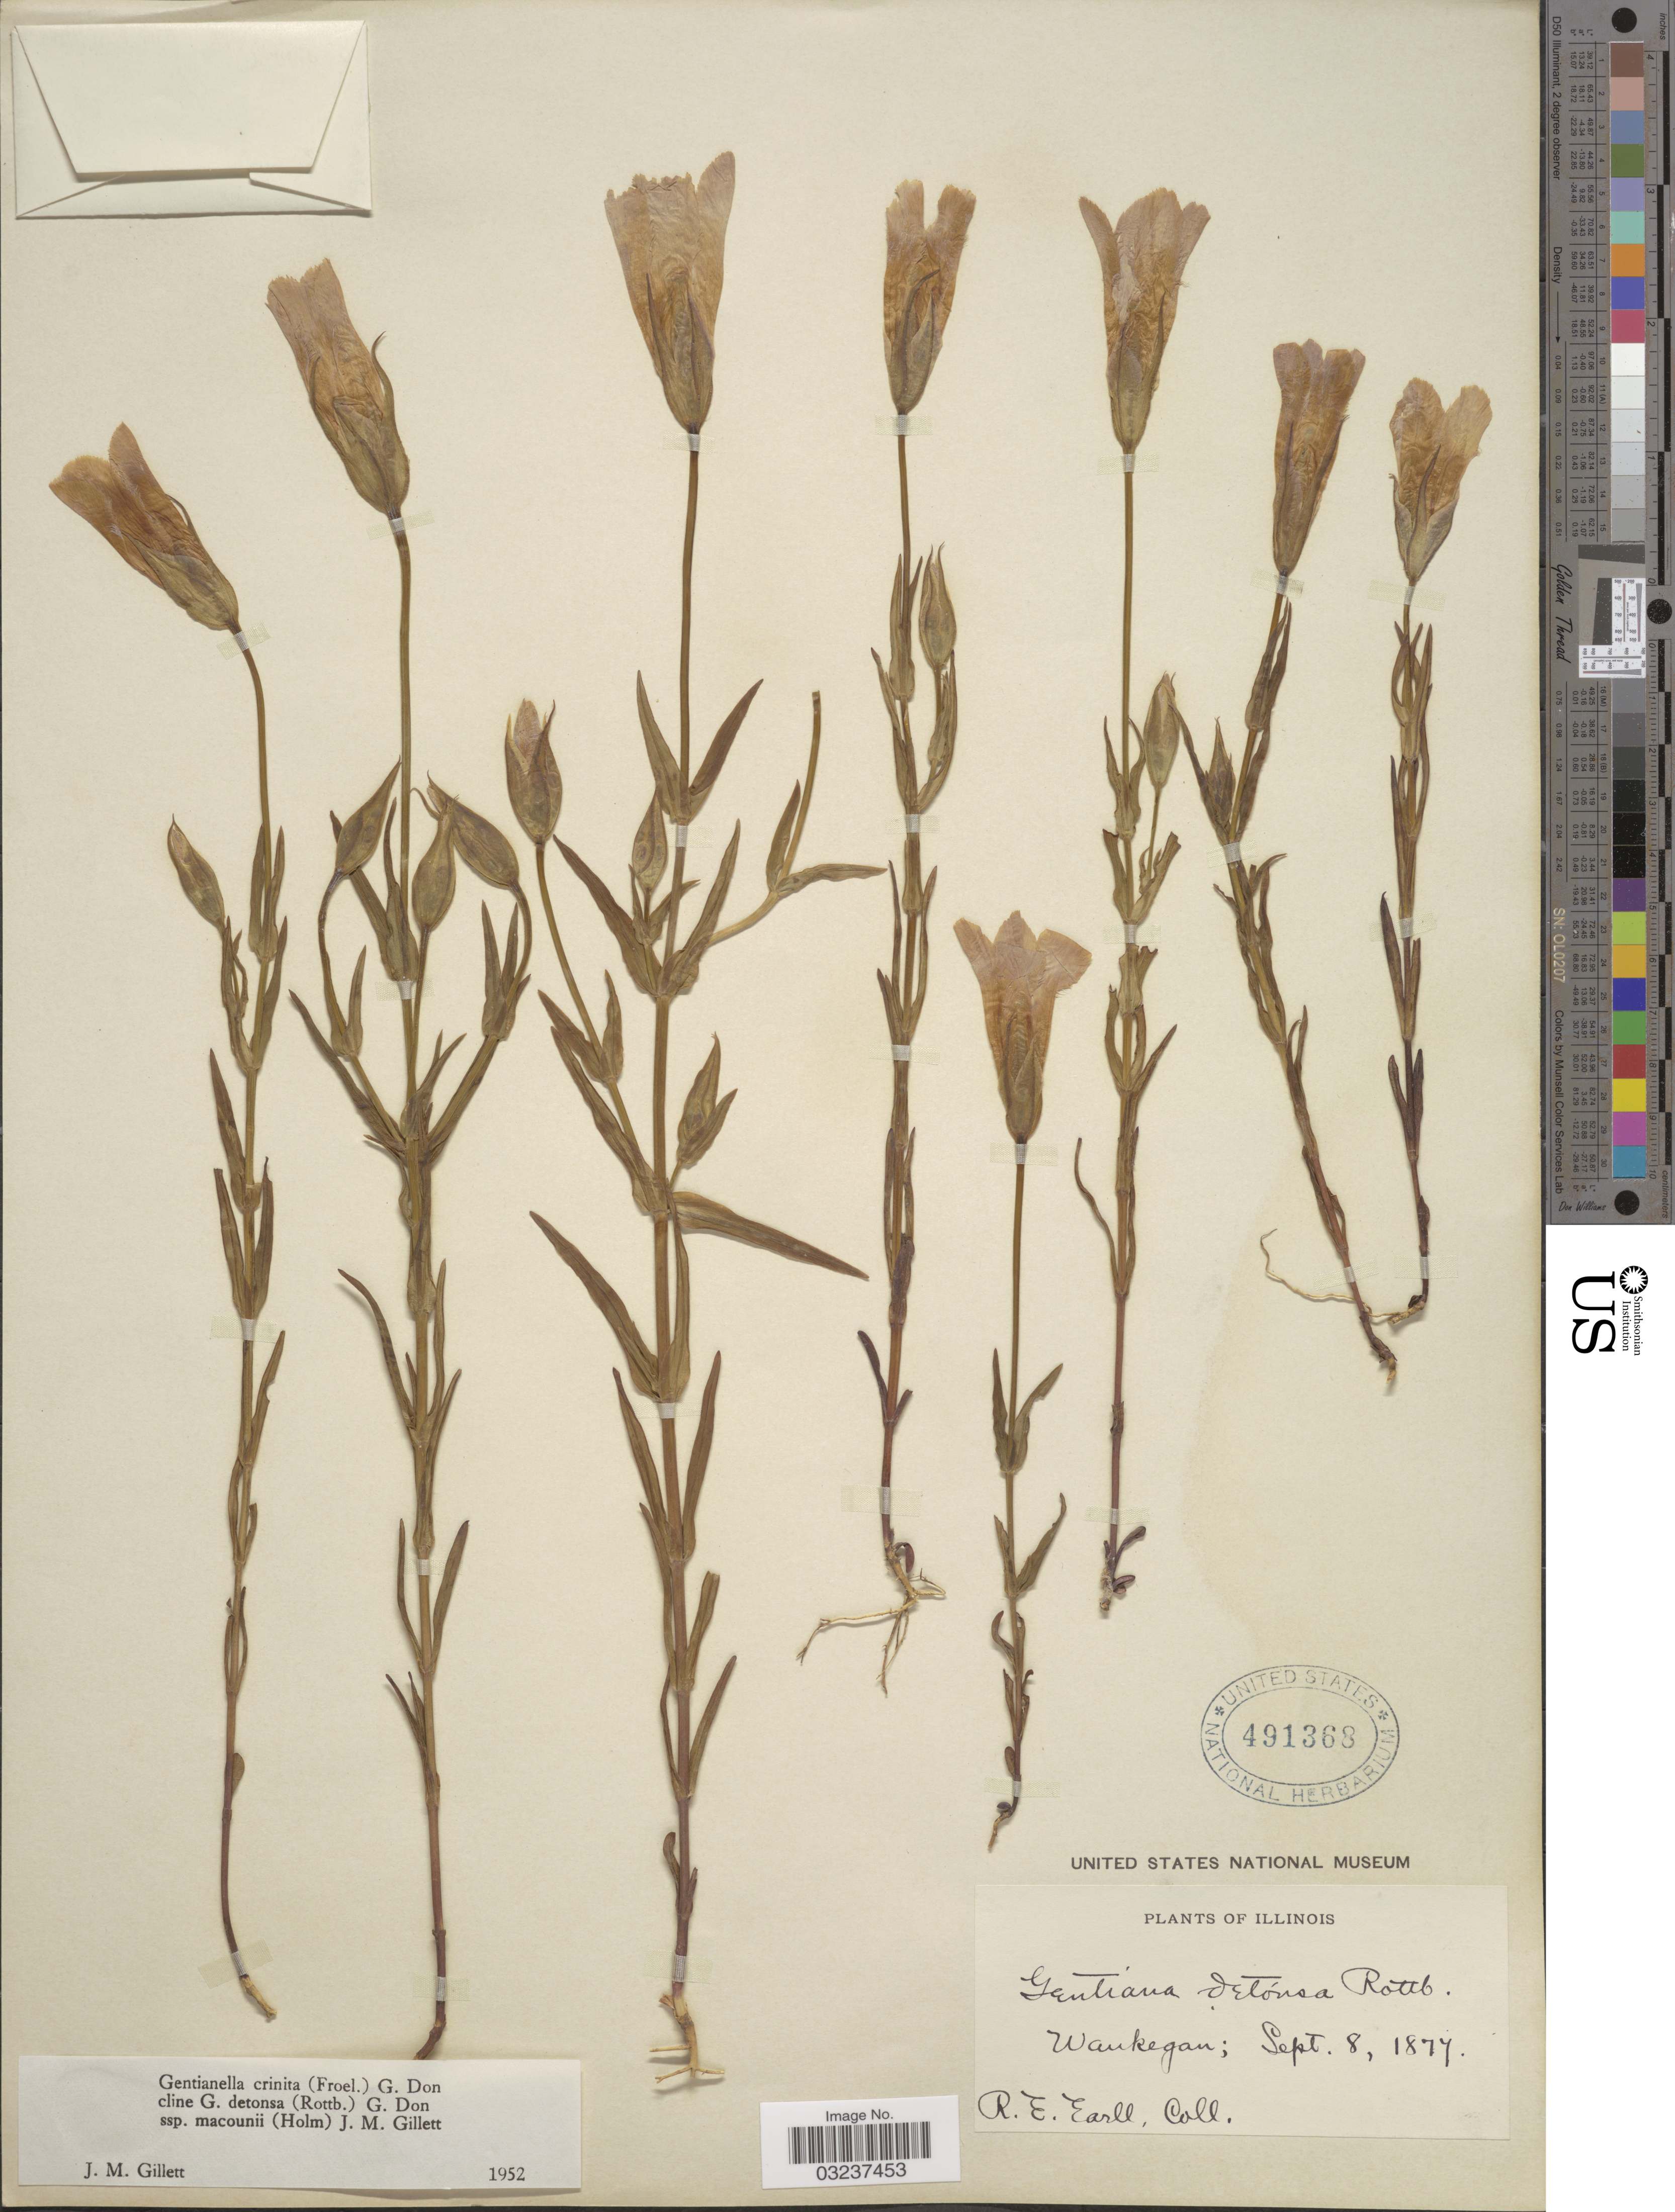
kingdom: Plantae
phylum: Tracheophyta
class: Magnoliopsida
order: Gentianales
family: Gentianaceae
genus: Gentianella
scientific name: Gentianella crinita subsp. macounii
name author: (Holm) J.M. Gillett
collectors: R. Earll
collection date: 1877-09-08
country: United States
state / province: Illinois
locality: Waukegan.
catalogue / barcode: US 491368